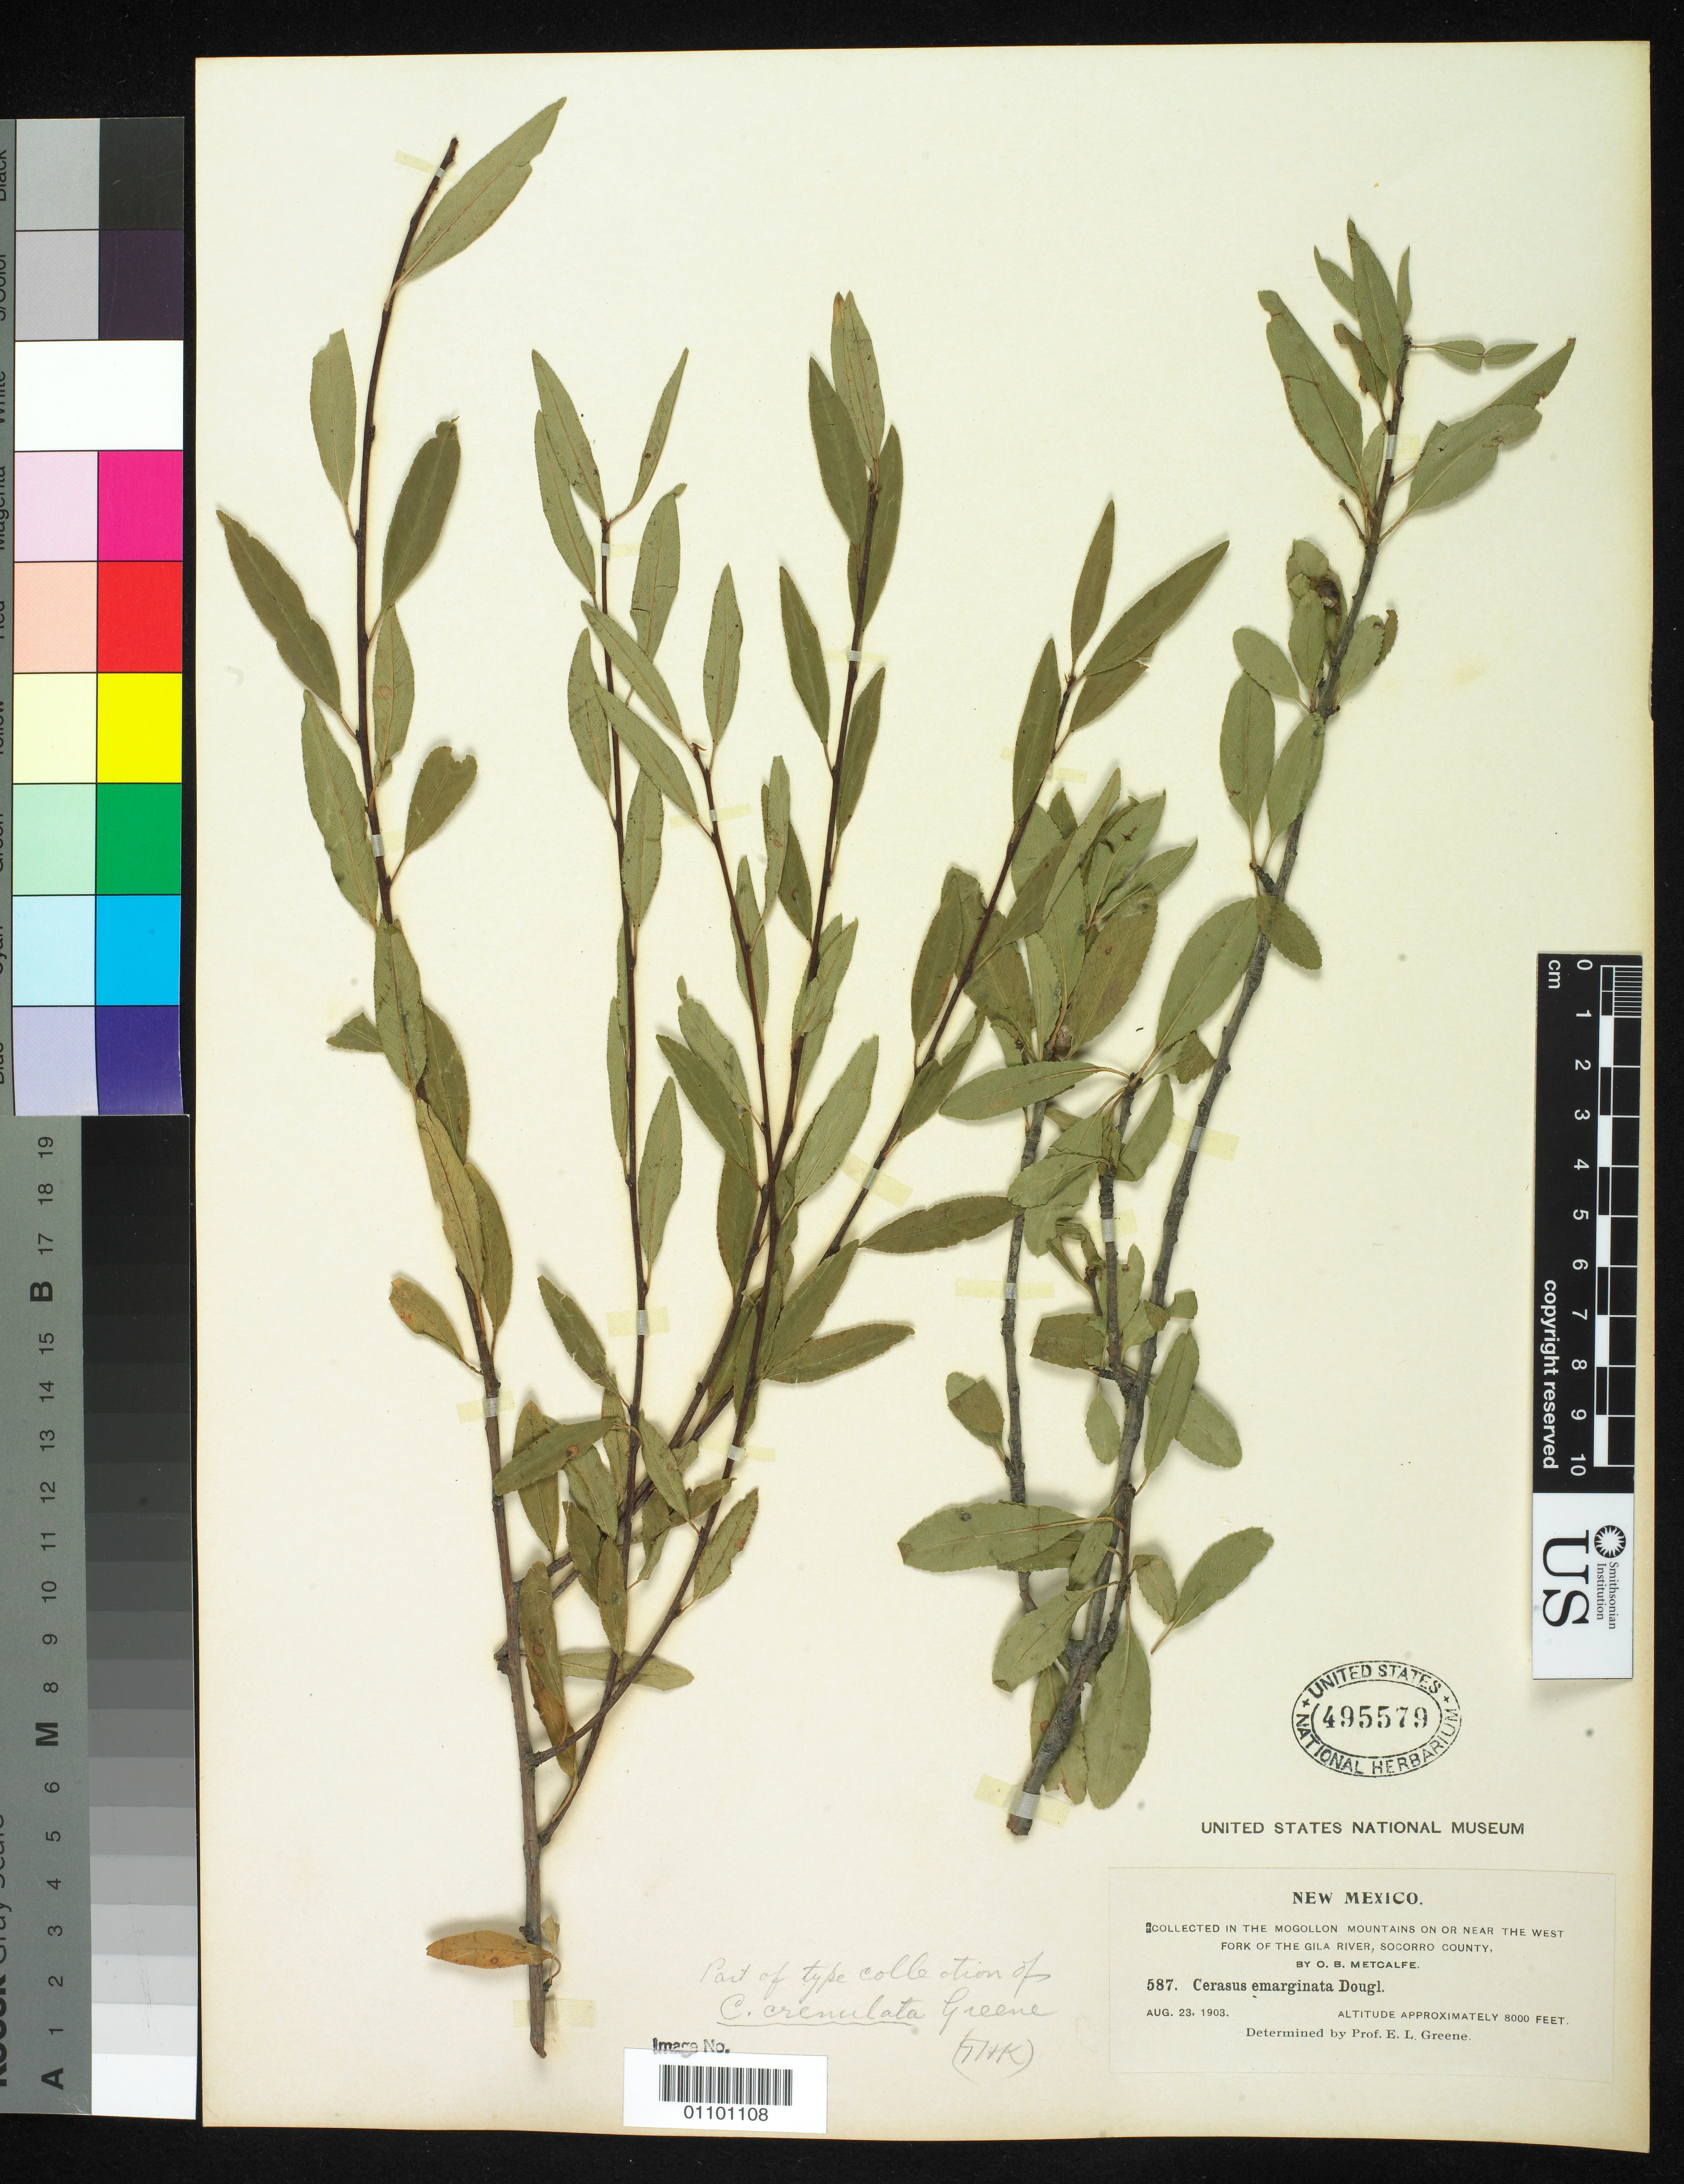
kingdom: Plantae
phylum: Tracheophyta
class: Magnoliopsida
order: Rosales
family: Rosaceae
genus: Cerasus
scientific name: Cerasus crenulata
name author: Greene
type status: Isotype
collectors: O. B. Metcalfe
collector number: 587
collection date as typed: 23 Aug 1903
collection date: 1903-08-23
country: United States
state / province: New Mexico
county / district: Socorro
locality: Mongollon Mountains, on or near the west fork of the Gila River, Socorro County.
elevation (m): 2438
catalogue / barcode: US 495579